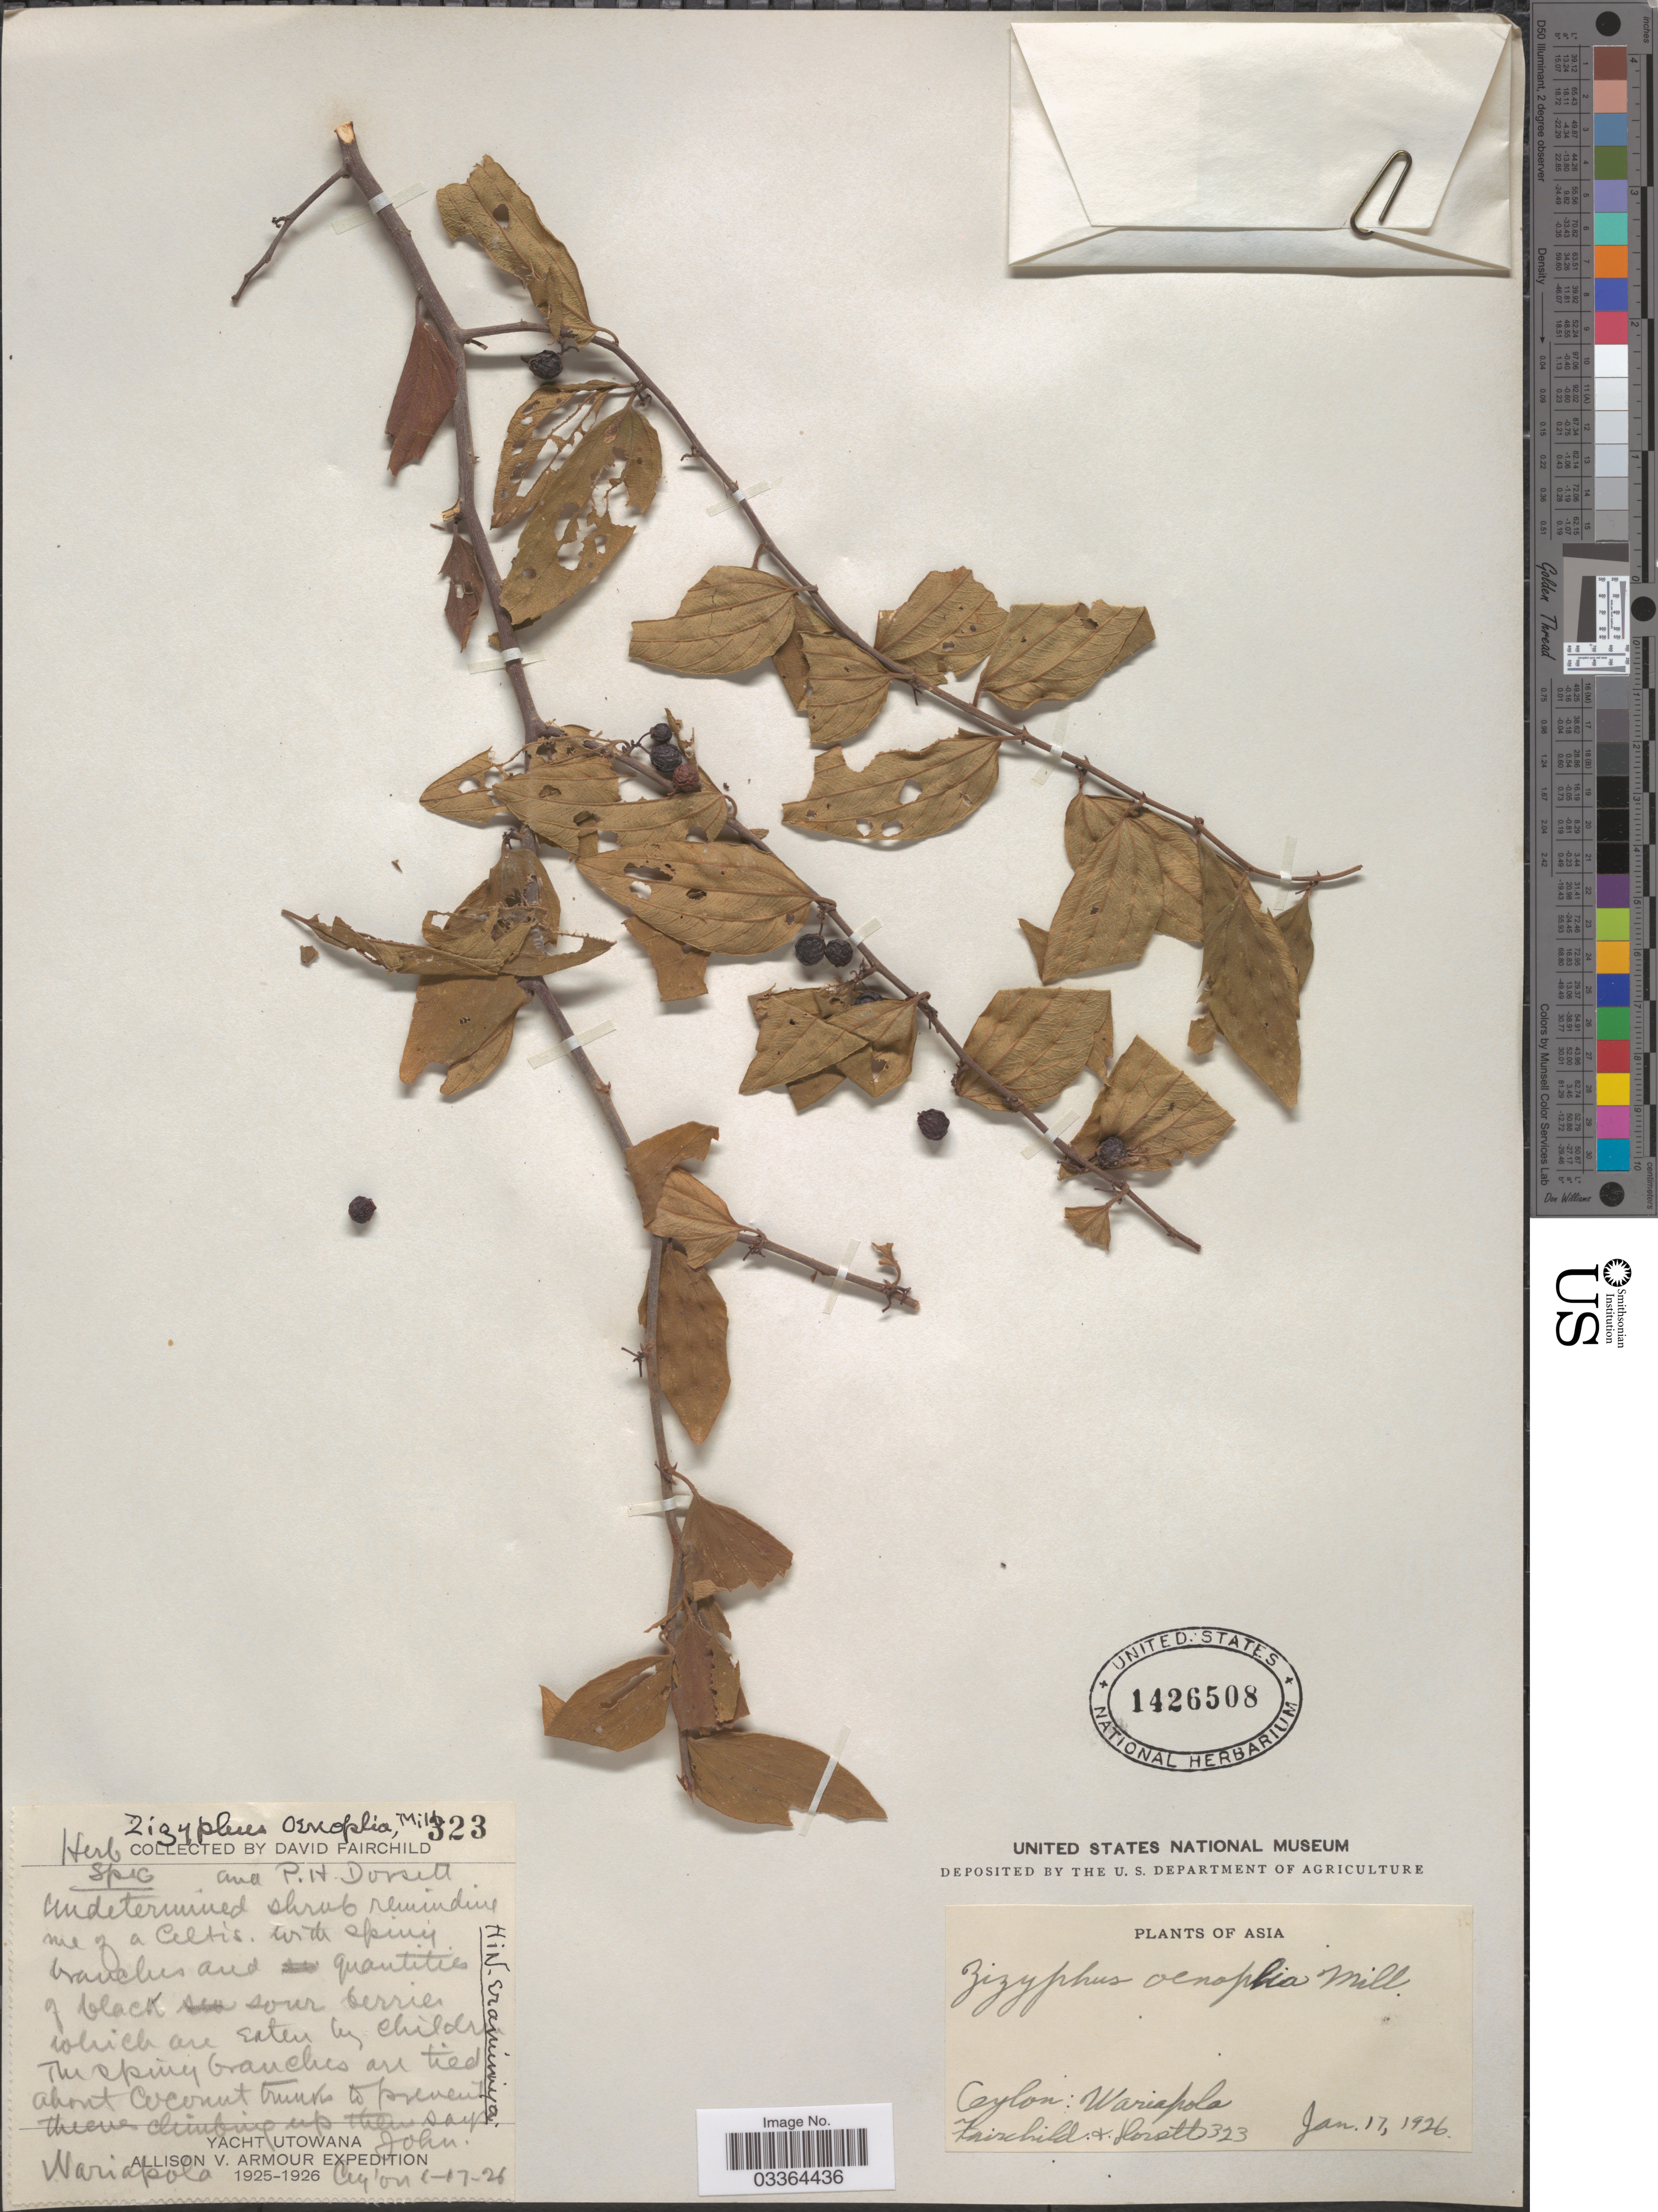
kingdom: Plantae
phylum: Tracheophyta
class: Magnoliopsida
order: Rosales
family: Rhamnaceae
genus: Ziziphus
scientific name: Ziziphus oenopolia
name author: (L.) Mill.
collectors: D. Fairchild & -- Dorsett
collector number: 323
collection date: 1926-01-17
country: Sri Lanka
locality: Ceylon: Wariapola.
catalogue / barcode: US 1426508